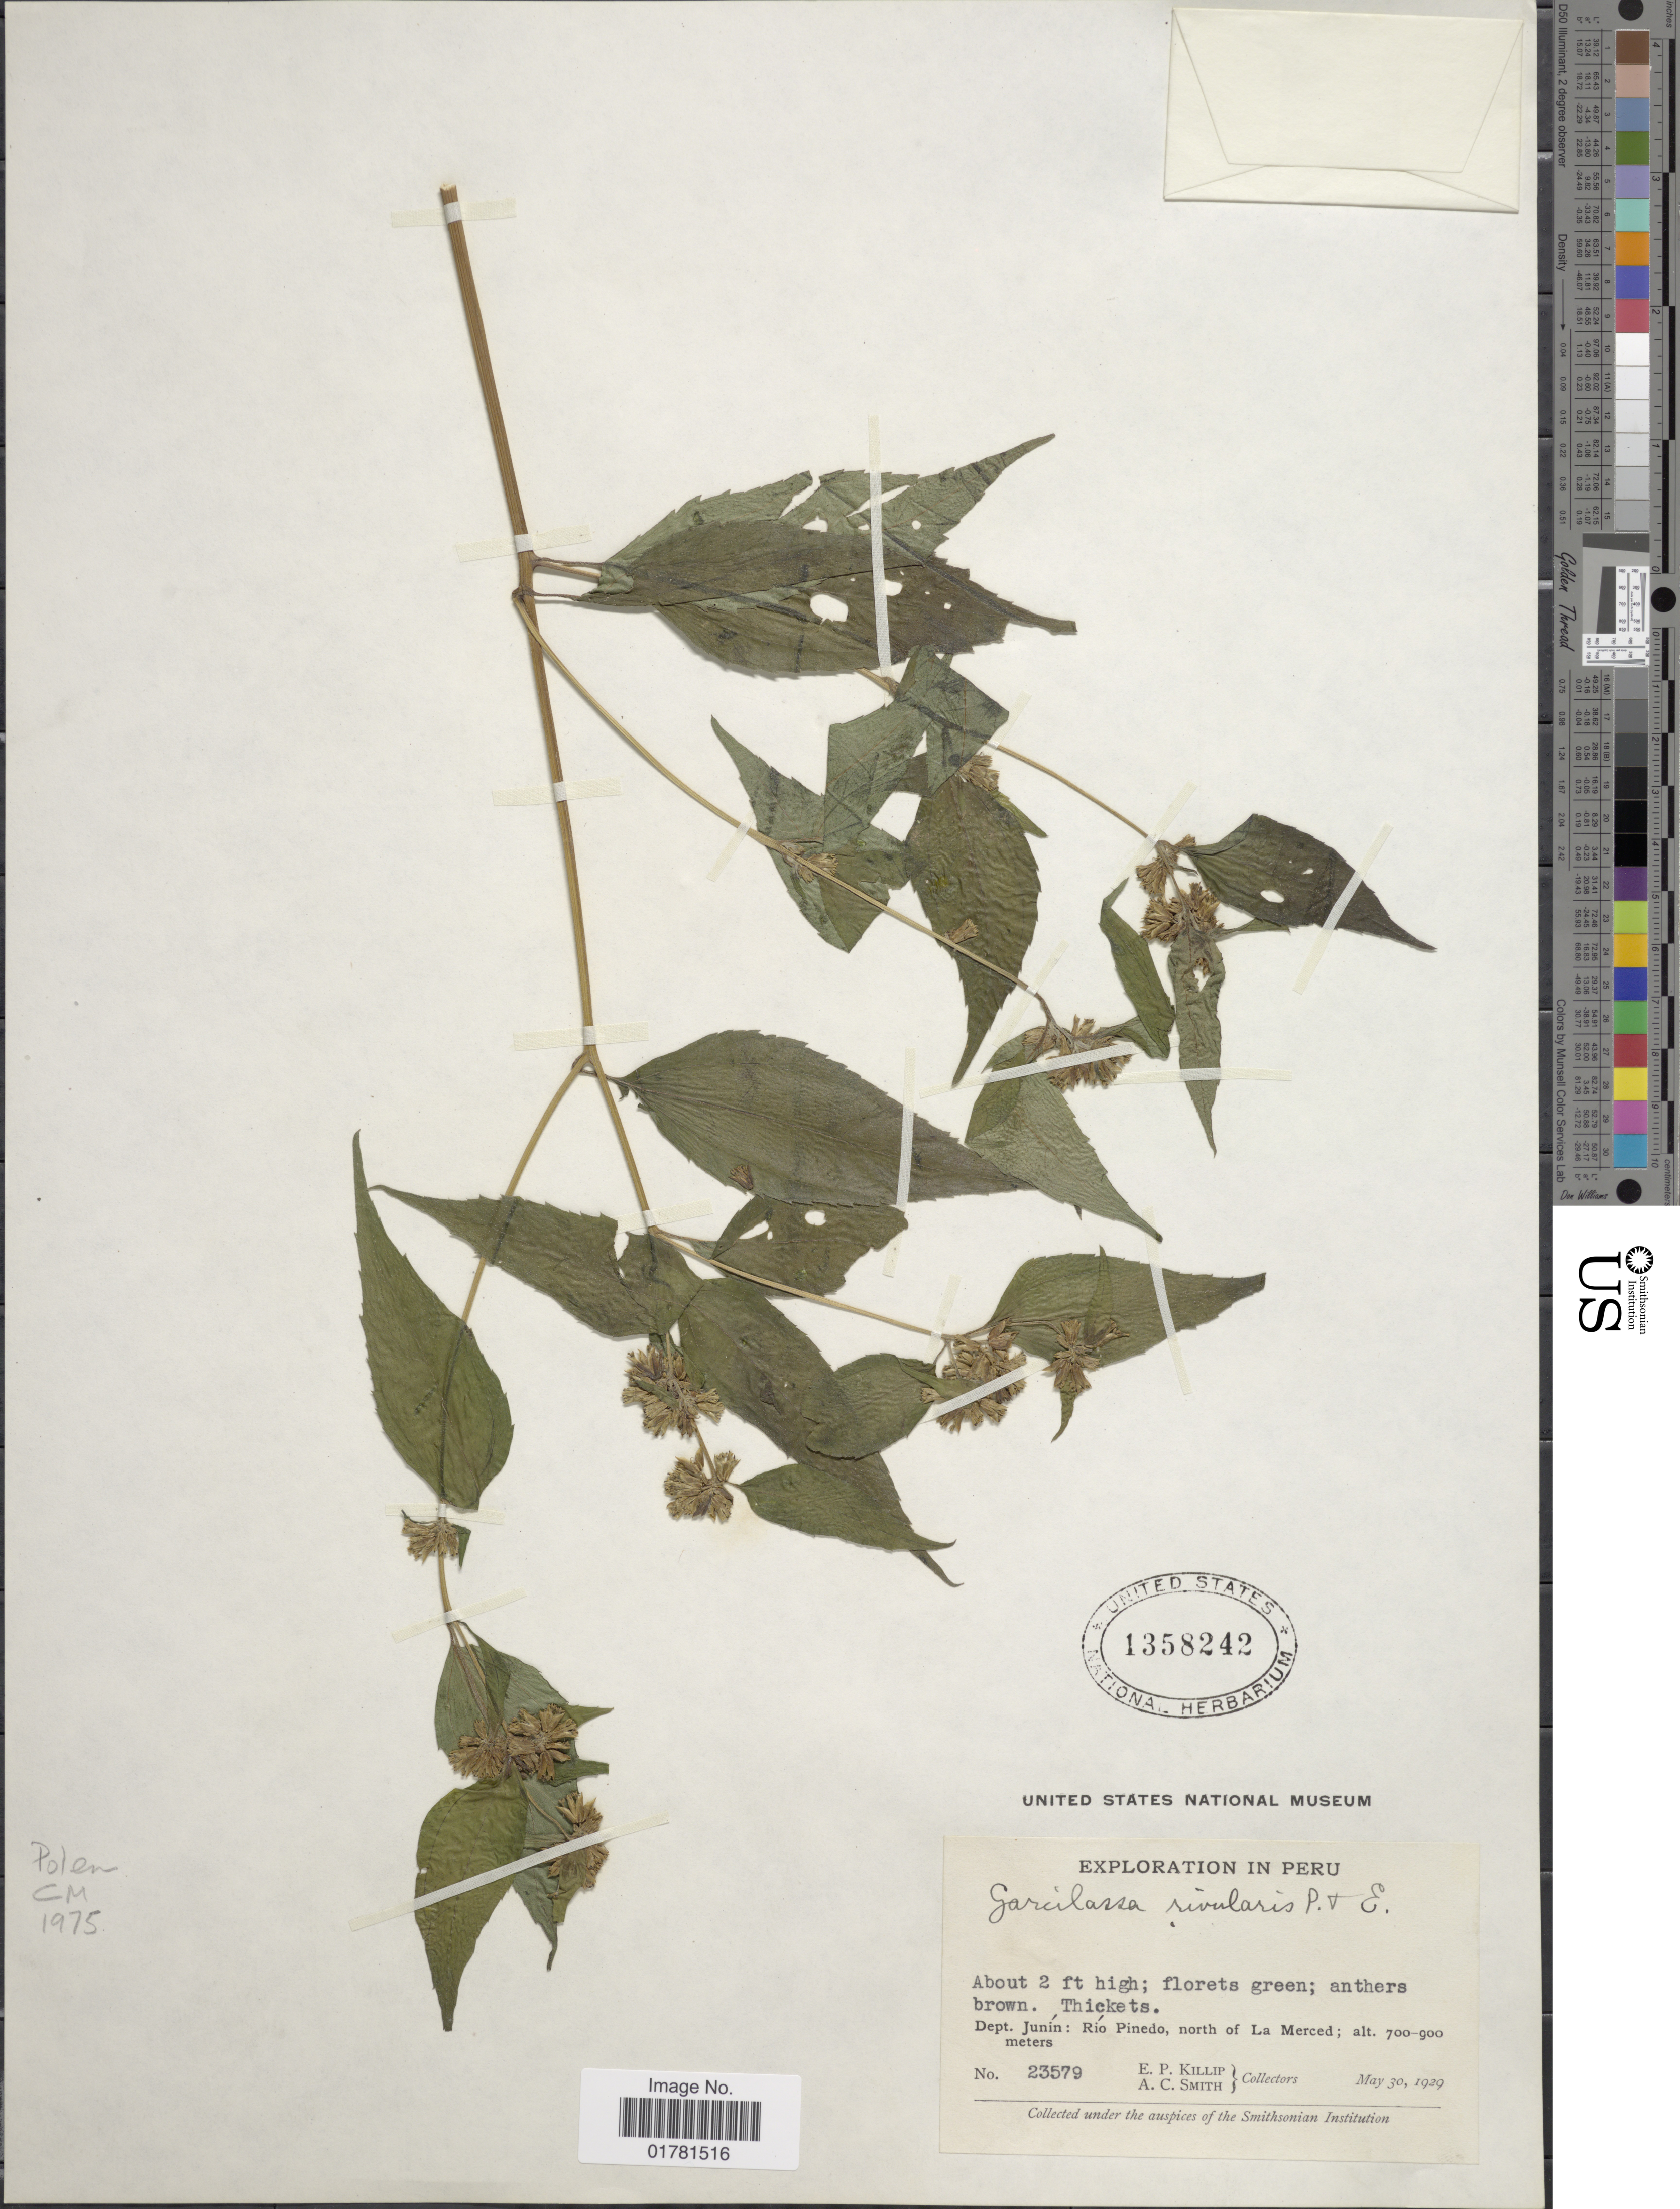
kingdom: Plantae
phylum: Tracheophyta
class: Magnoliopsida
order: Asterales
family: Asteraceae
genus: Garcilassa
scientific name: Garcilassa rivularis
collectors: E. P. Killip & A. C. Smith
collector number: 23579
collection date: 1929-05-30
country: Peru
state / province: Junín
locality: Dept. Junín: Río Pinedo, north of La Merced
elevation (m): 700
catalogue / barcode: US 1358242